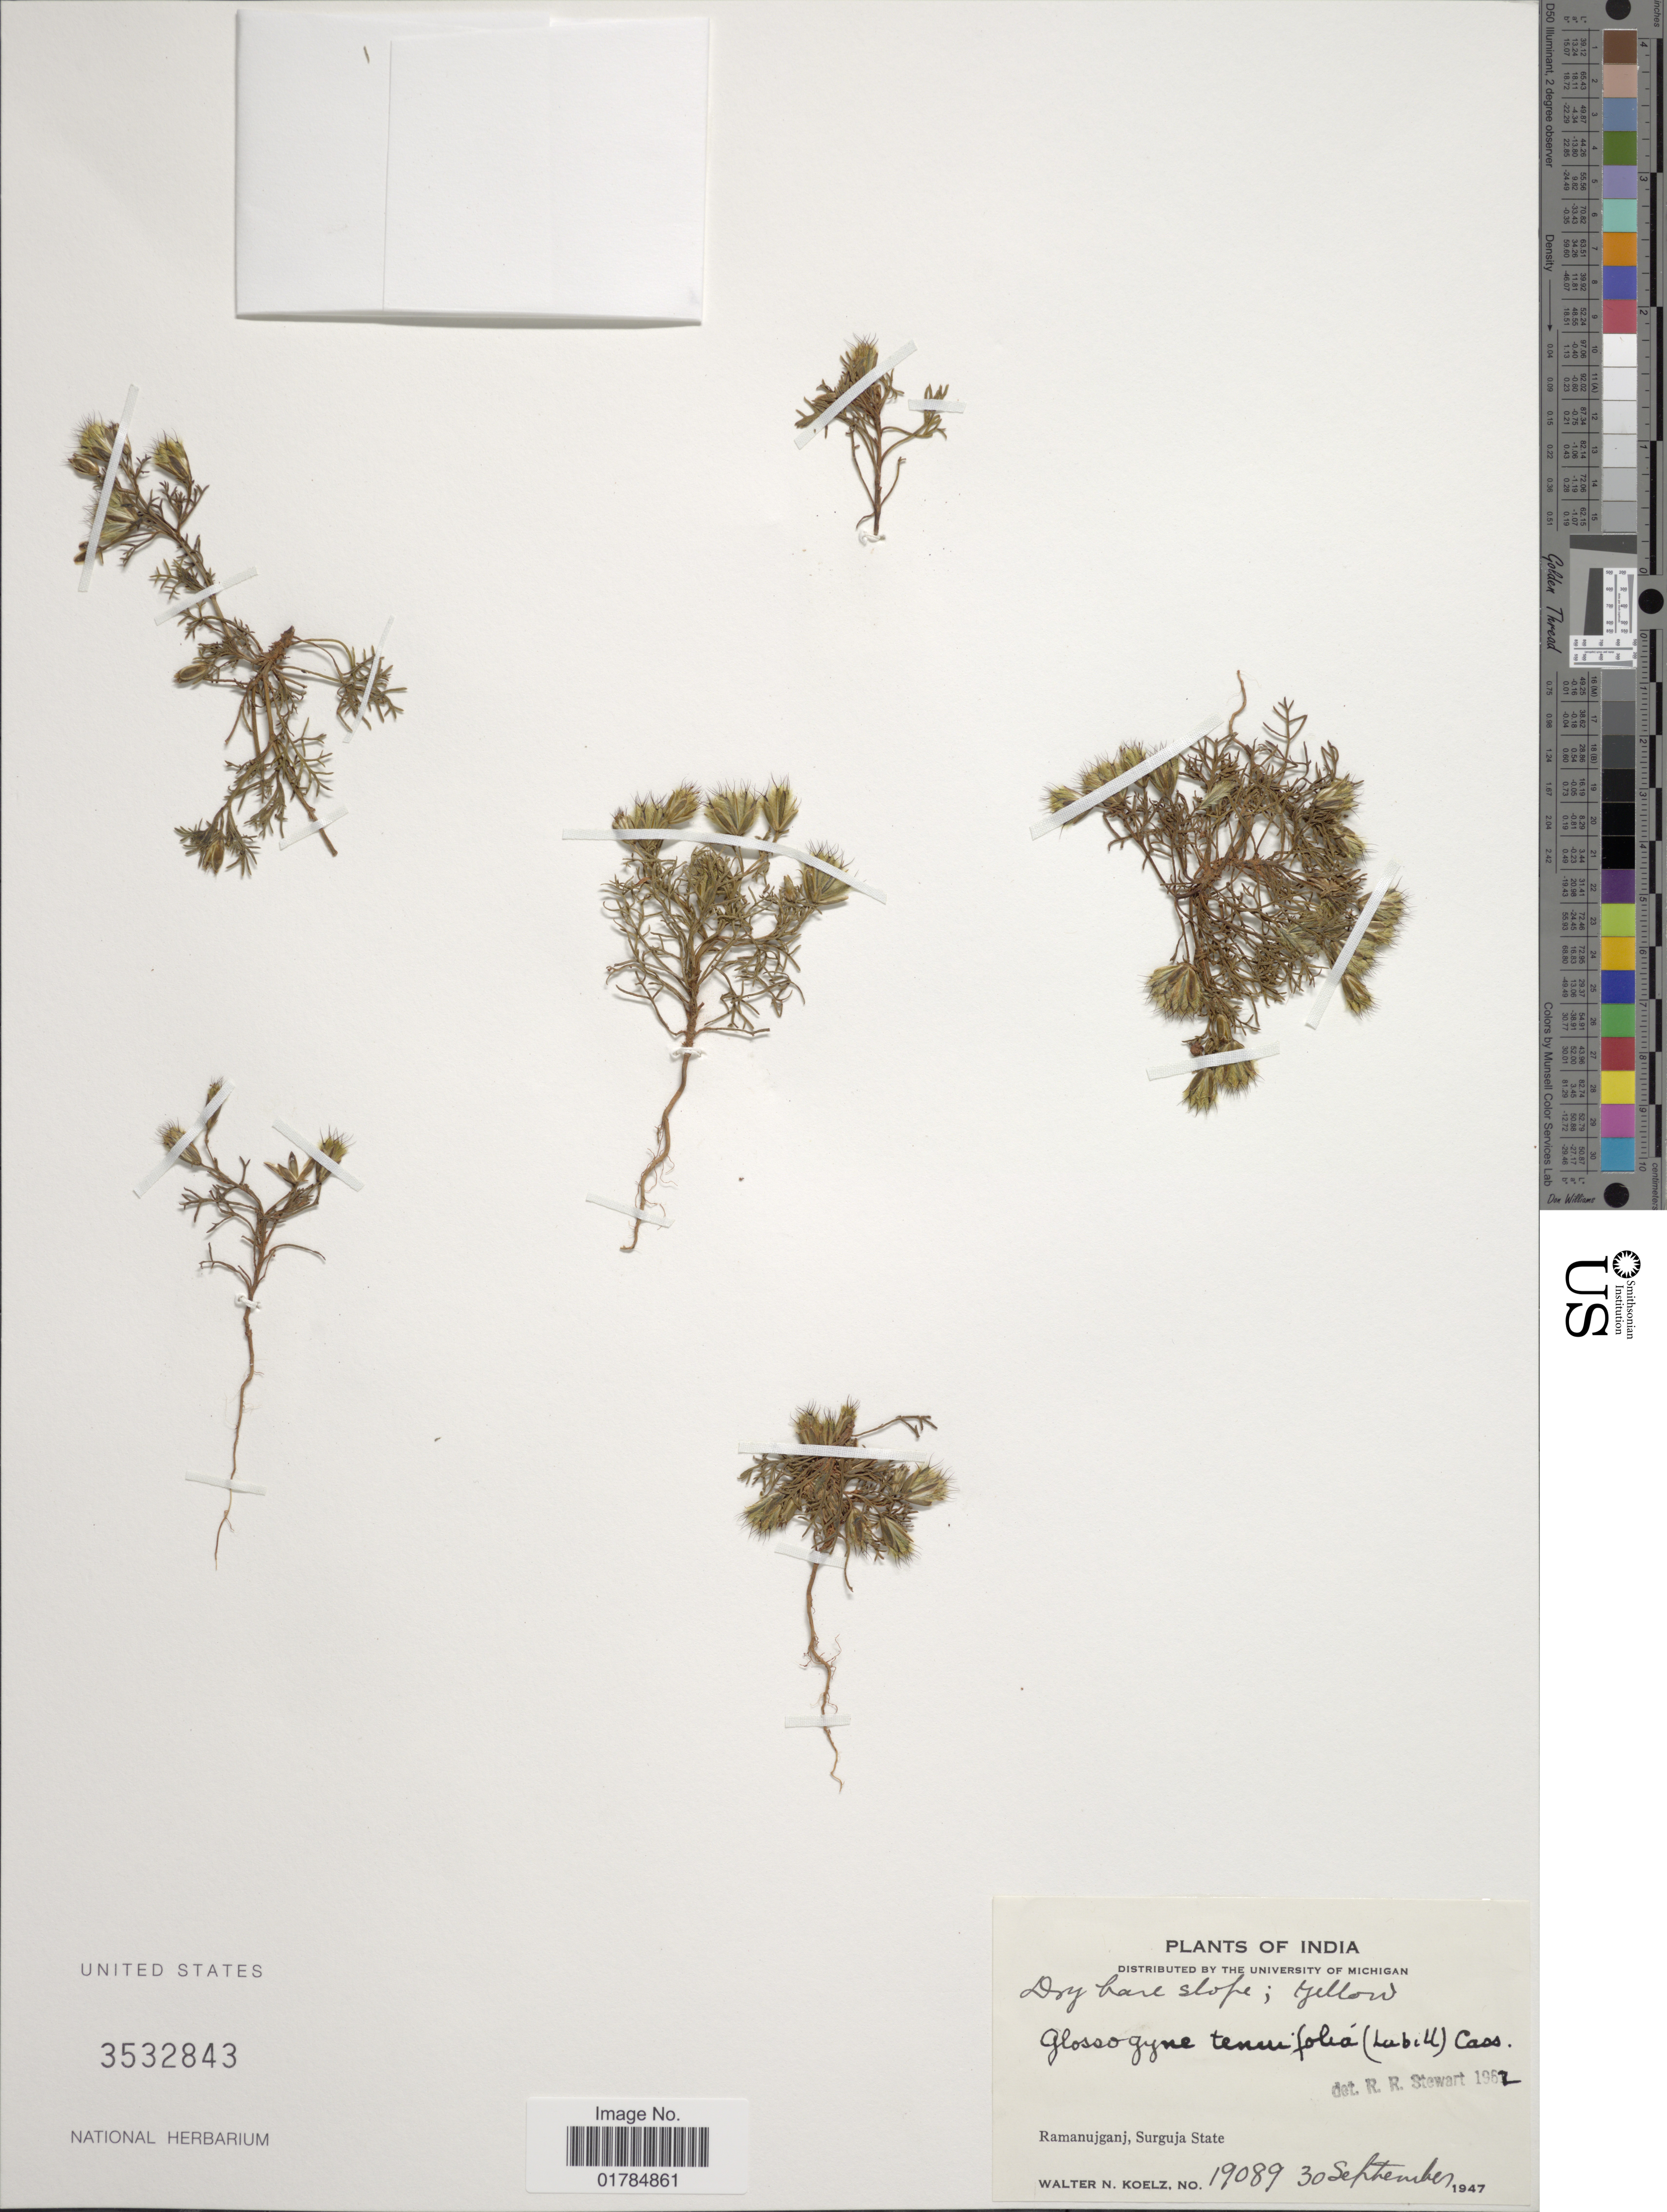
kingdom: Plantae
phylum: Tracheophyta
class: Magnoliopsida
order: Asterales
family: Asteraceae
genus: Glossogyne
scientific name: Glossogyne tenuifolia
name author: (Labill.)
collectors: W. N. Koelz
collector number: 19089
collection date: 1947-09-30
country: India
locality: Ramanuganj, Surguja State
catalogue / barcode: US 3532843